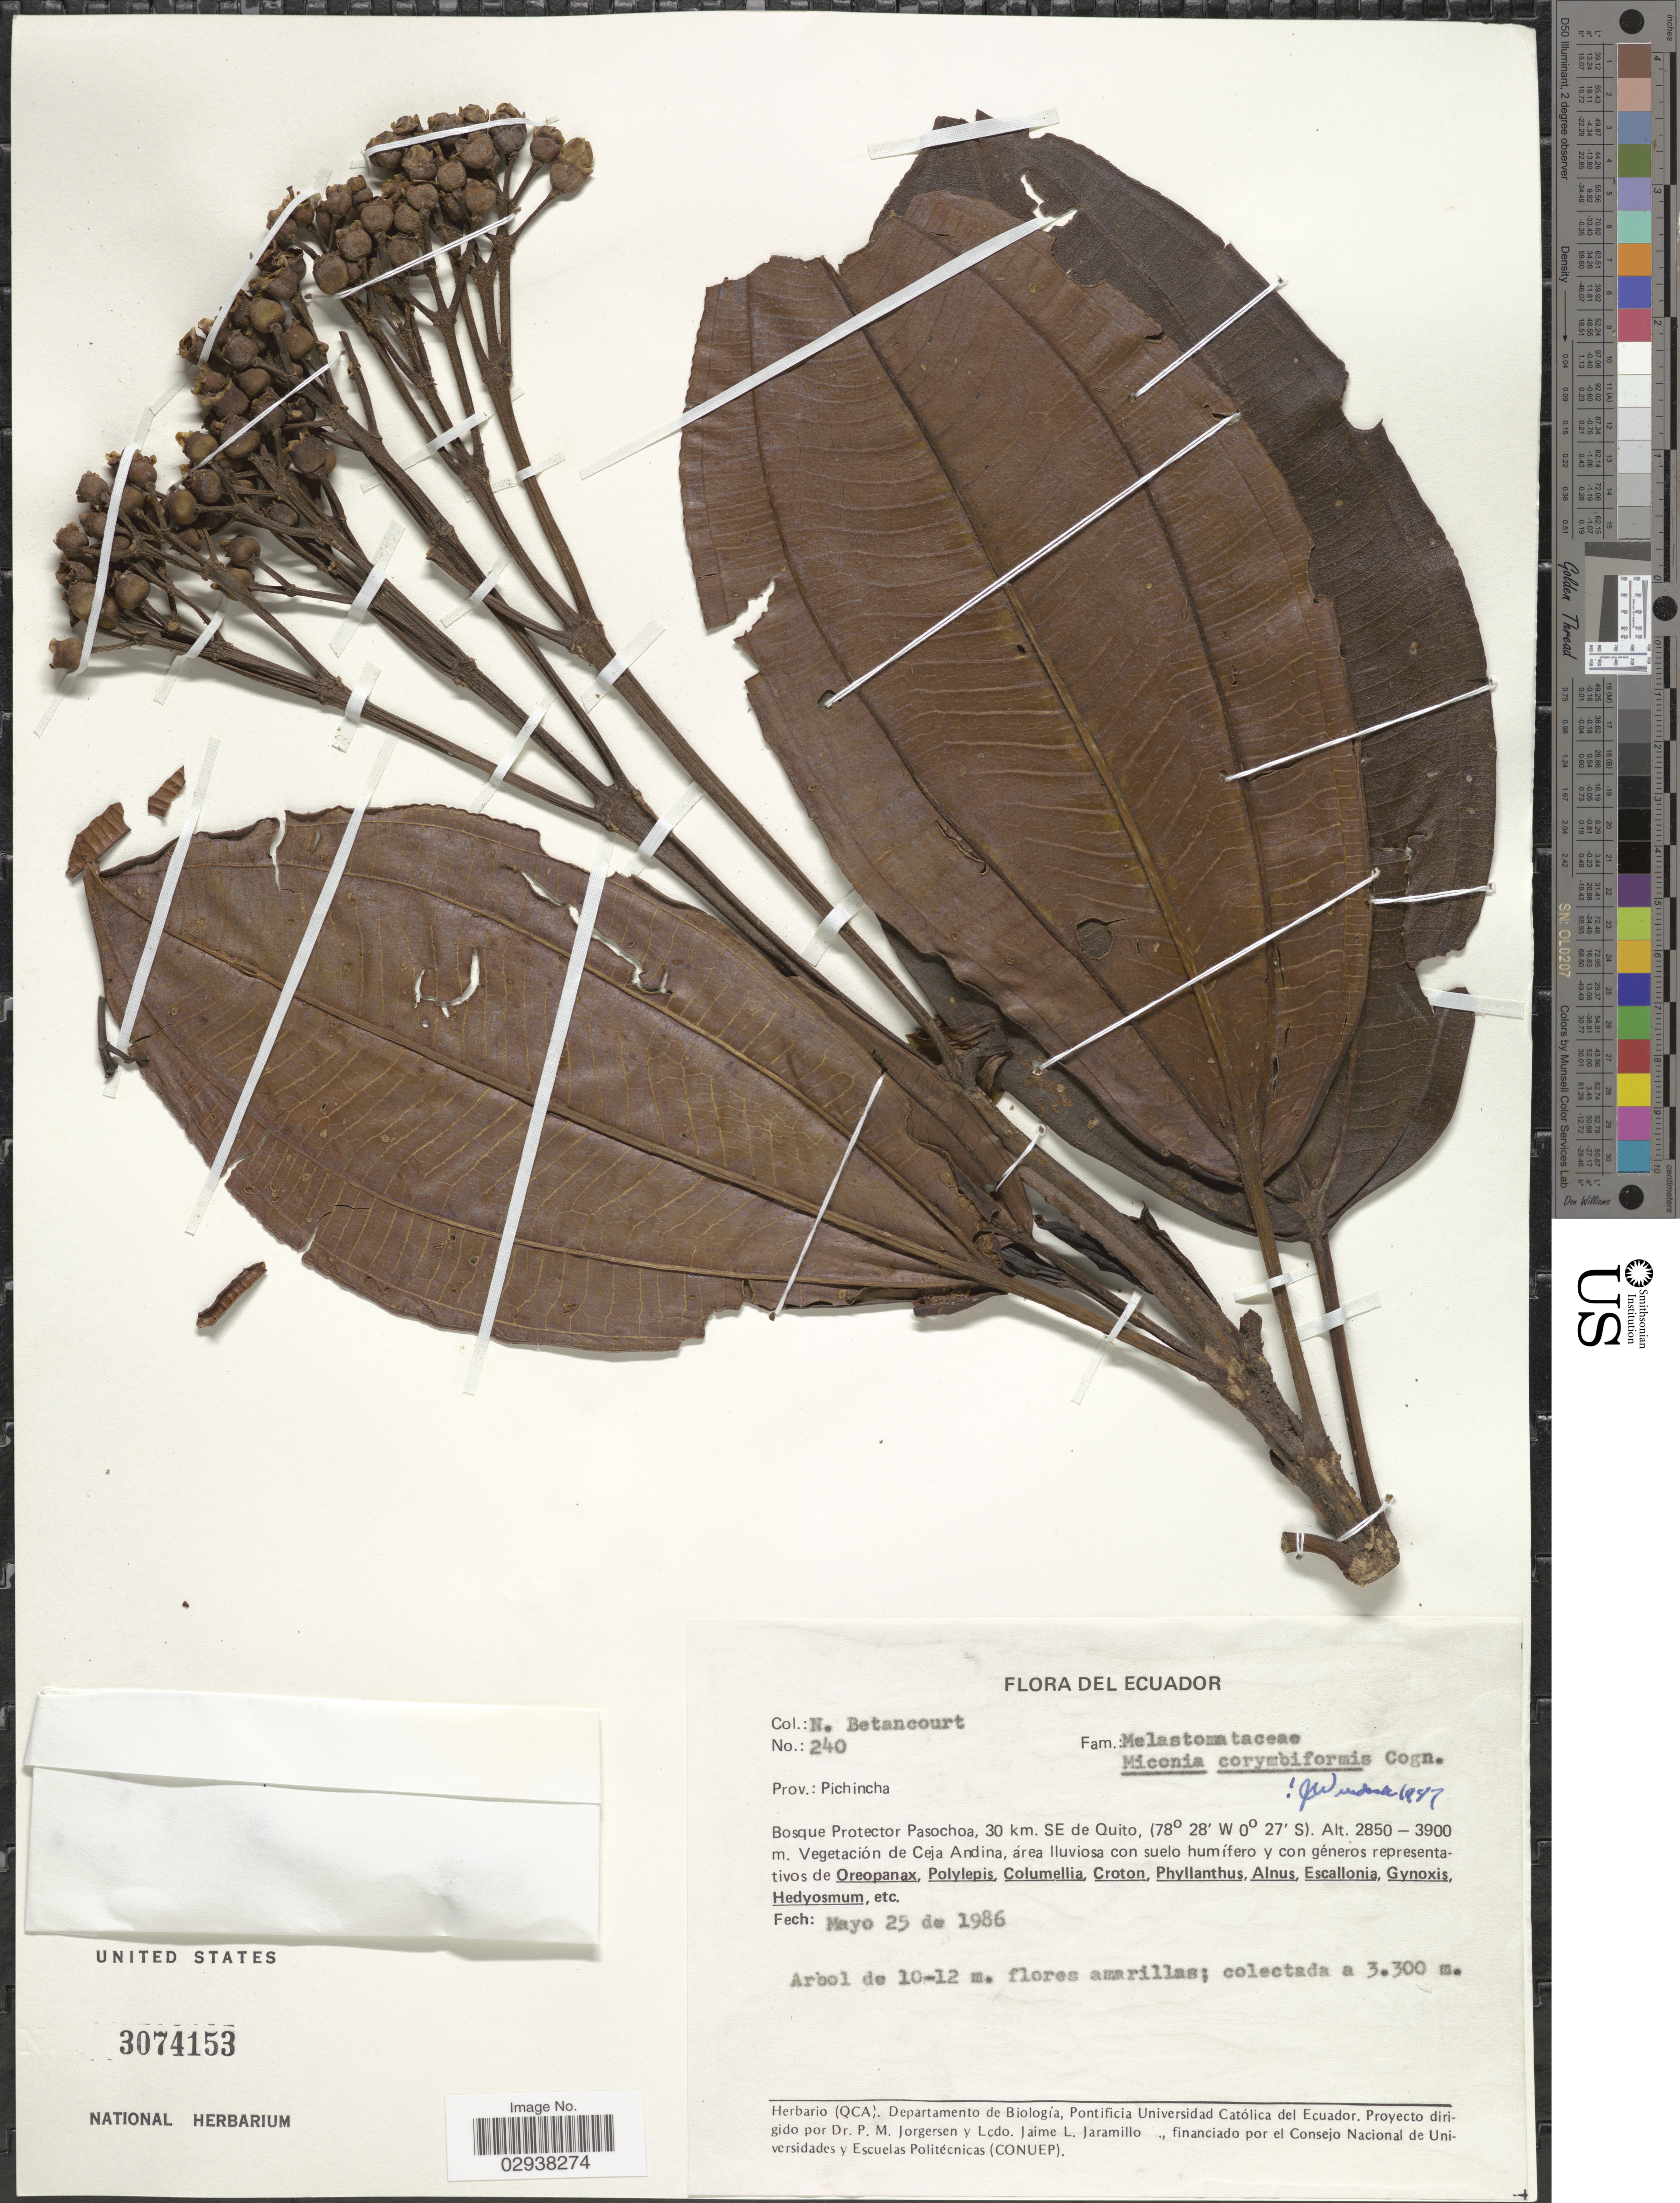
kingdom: Plantae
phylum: Tracheophyta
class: Magnoliopsida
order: Myrtales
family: Melastomataceae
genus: Miconia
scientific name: Miconia corymbiformis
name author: Cogn.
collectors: N. Betancourt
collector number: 240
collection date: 1986-05-25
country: Ecuador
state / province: Pichincha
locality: Bosque Protector Pasochoa, 30 km. SE de Quito.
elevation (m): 2850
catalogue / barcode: US 3074153